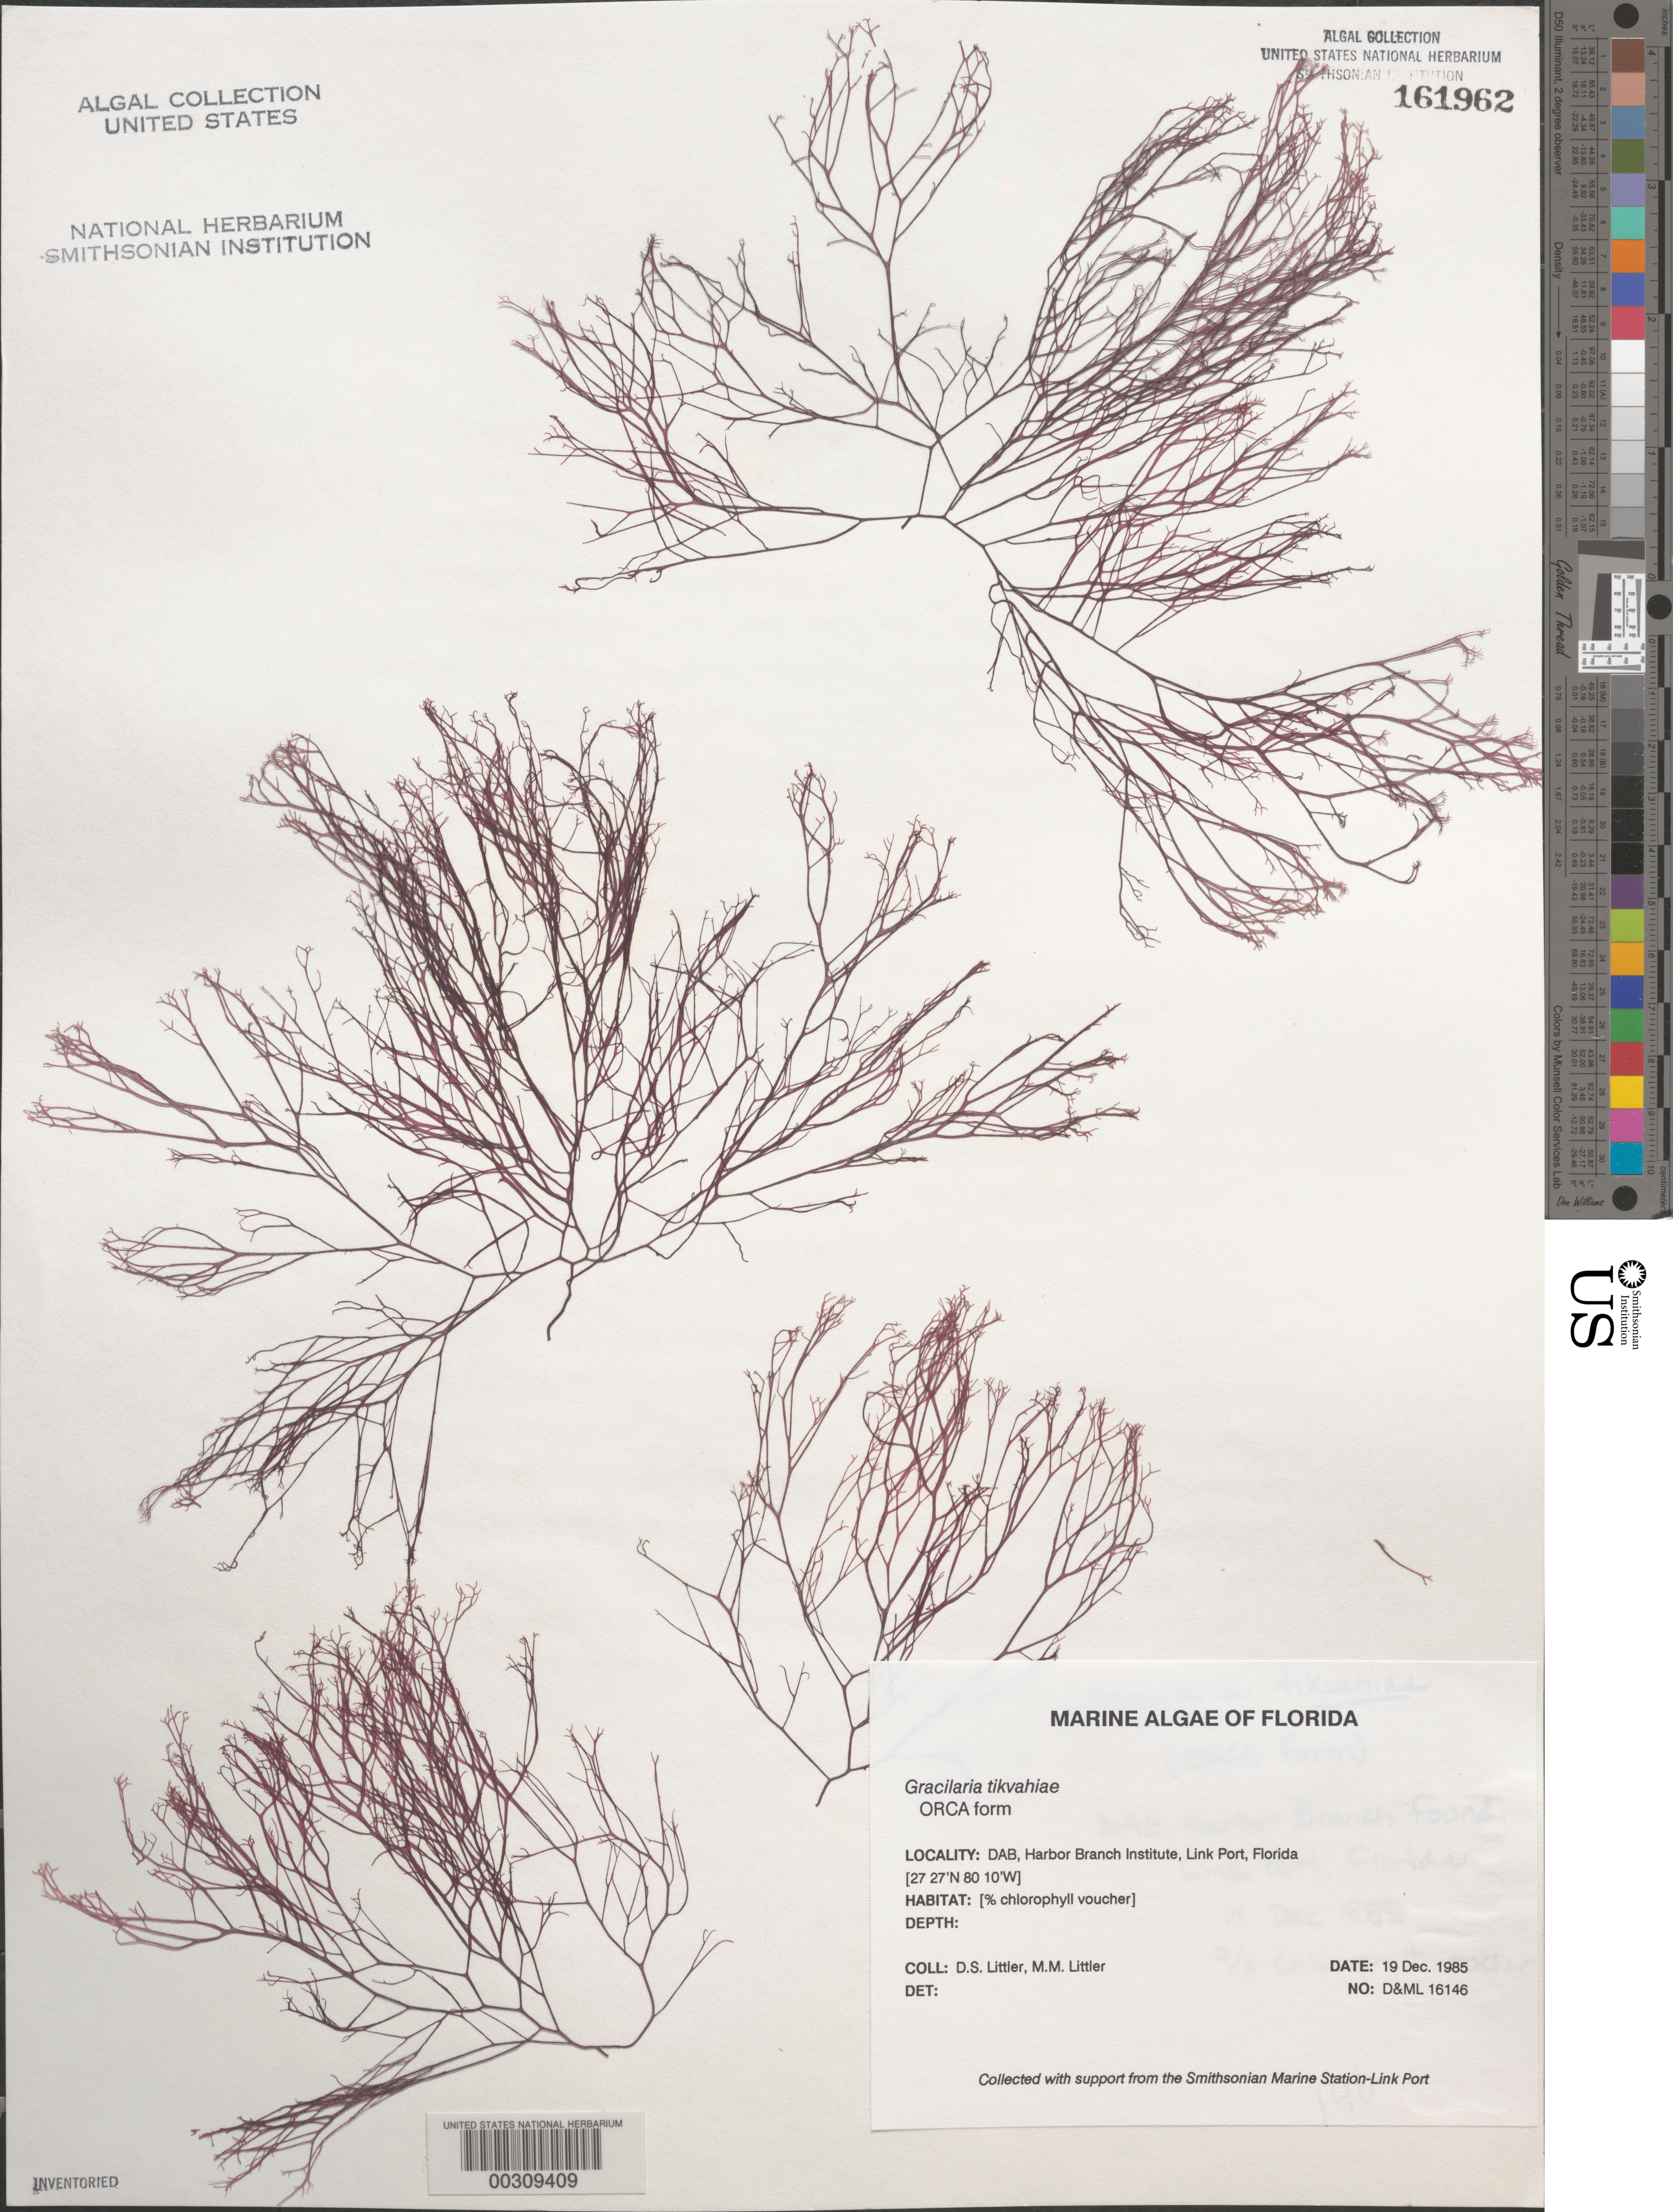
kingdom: Plantae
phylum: Rhodophyta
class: Florideophyceae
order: Gracilariales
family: Gracilariaceae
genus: Gracilaria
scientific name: Gracilaria tikvahiae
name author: McLachlan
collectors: D. S. Littler & M. M. Littler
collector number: D&ML 16146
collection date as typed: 19 Dec 1985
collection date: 1985-12-19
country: United States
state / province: Florida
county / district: Saint Lucie County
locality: Harbor Branch Oceanographic Institutue, Link Port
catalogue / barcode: US 161962